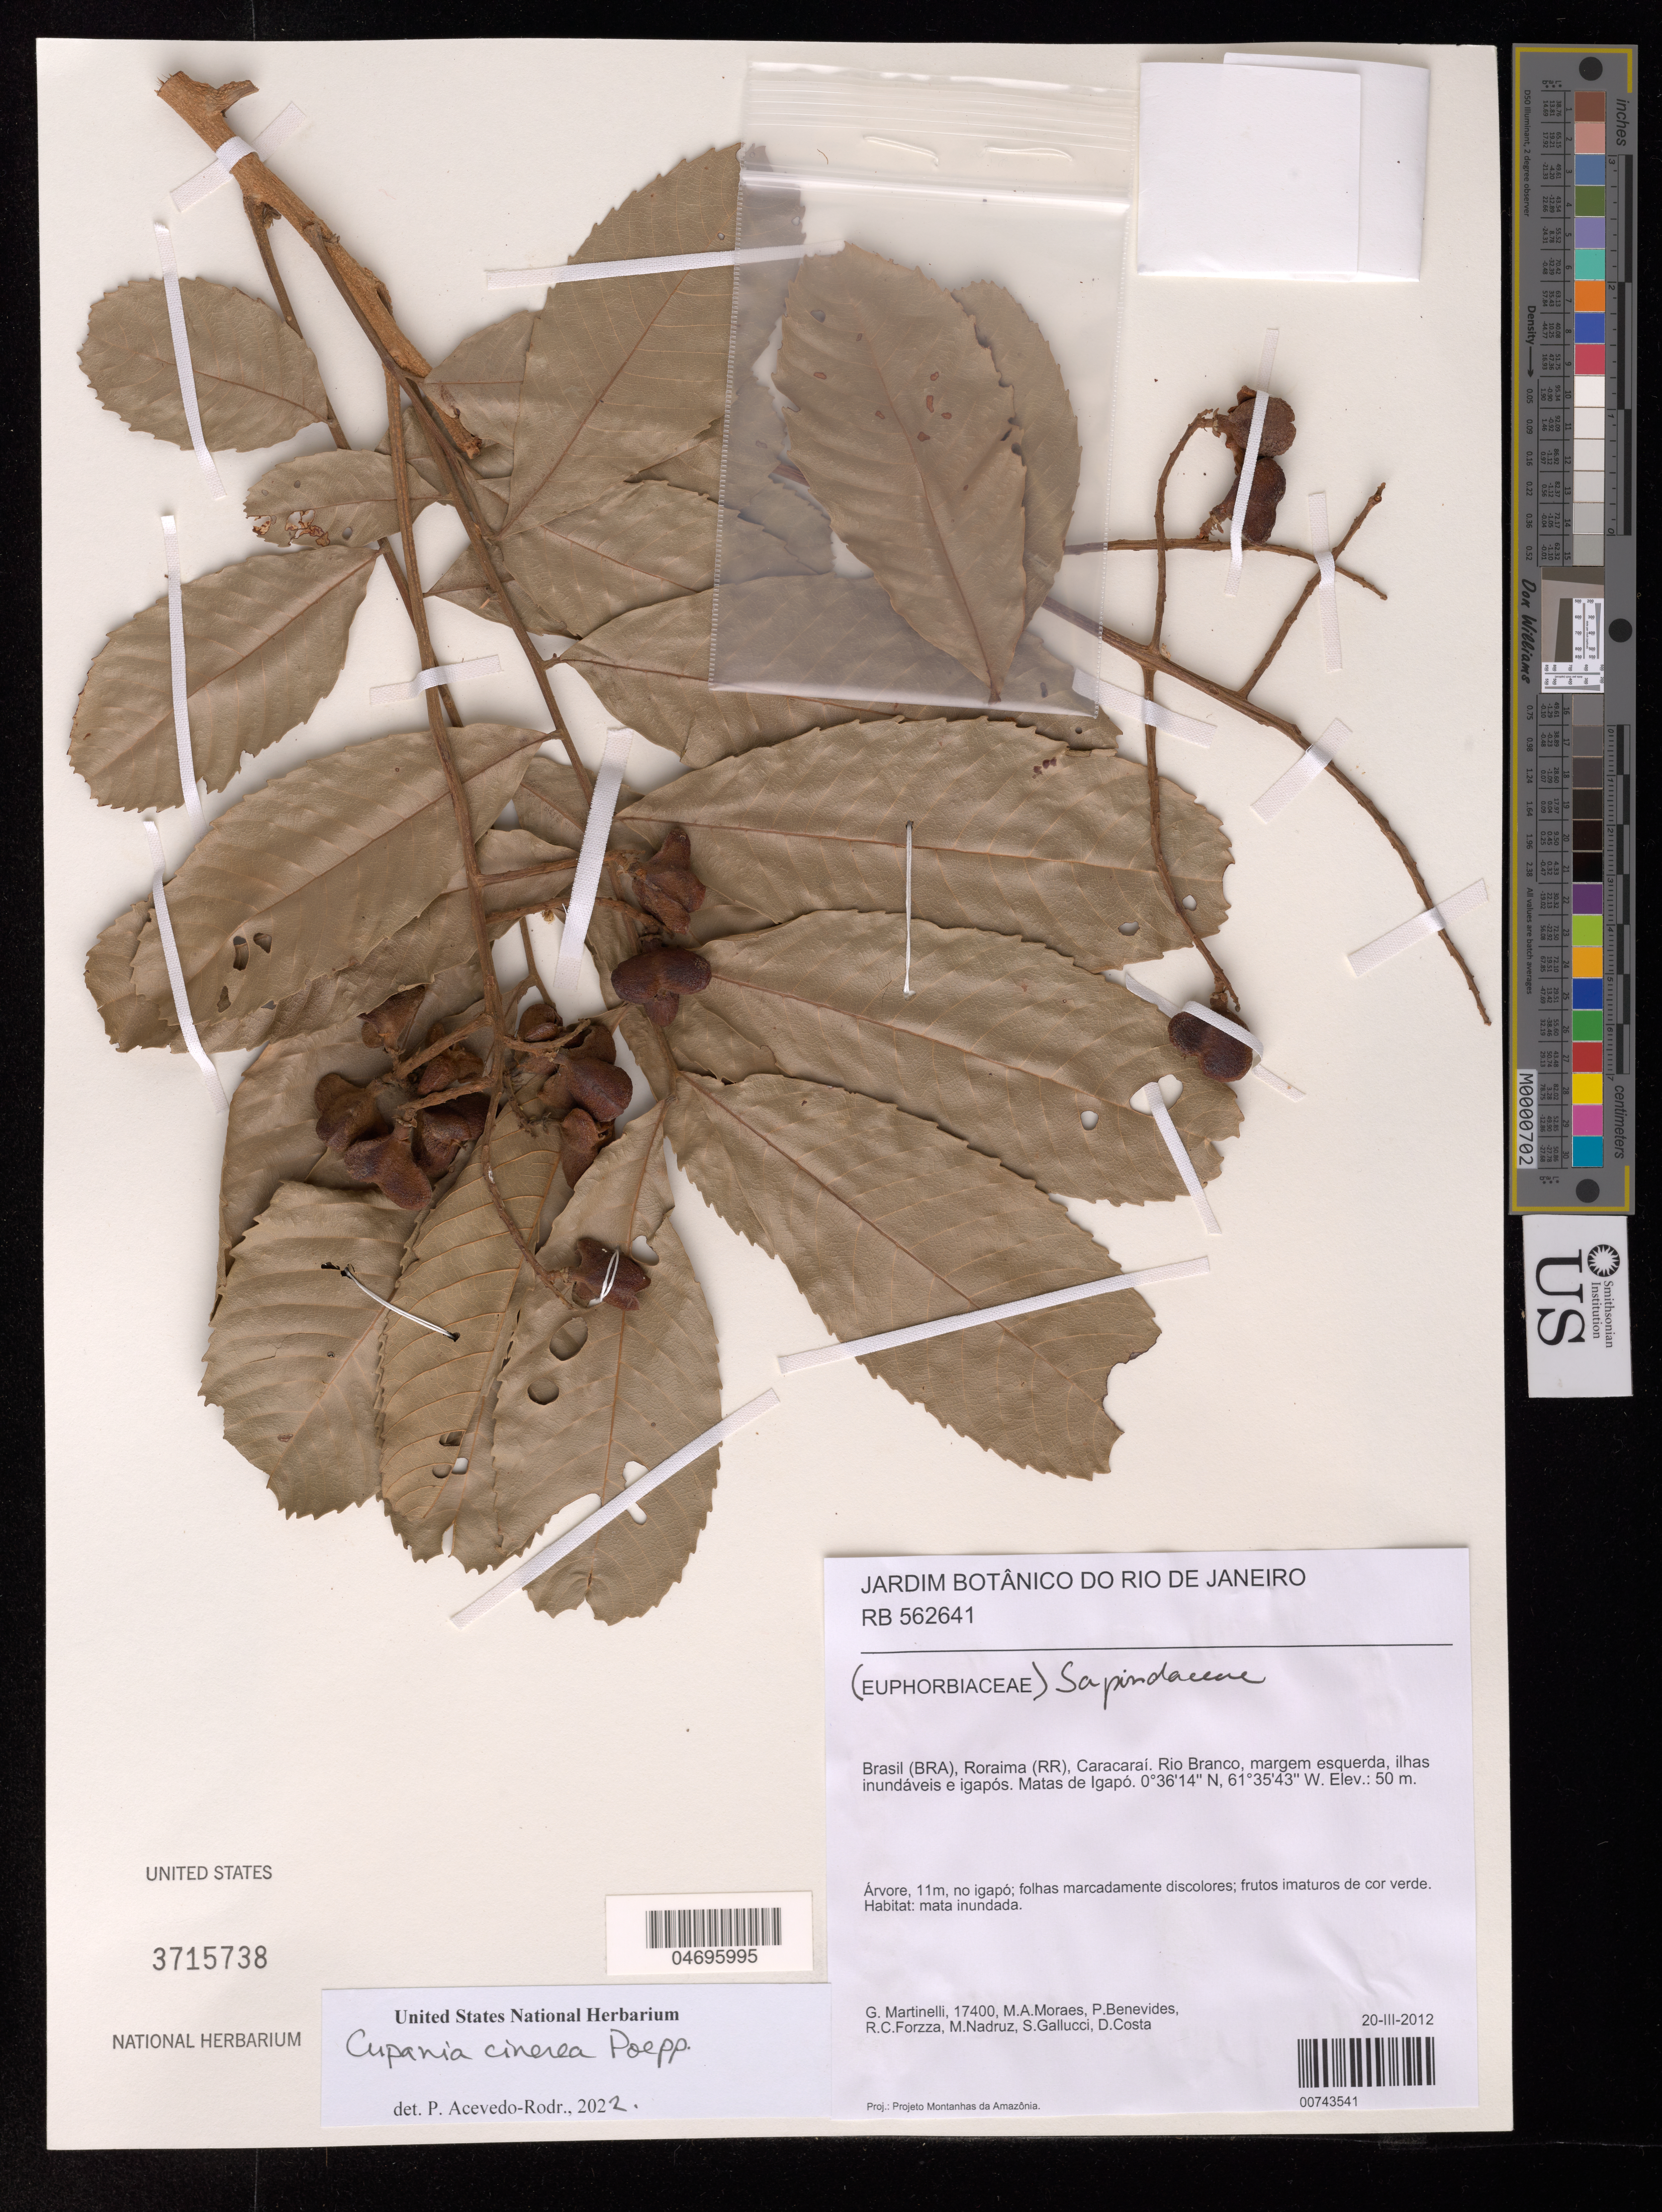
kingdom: Plantae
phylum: Tracheophyta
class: Magnoliopsida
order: Sapindales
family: Sapindaceae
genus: Cupania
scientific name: Cupania castaneifolia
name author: Mart.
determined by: Acevedo-Rodriguez, P., (US), Smithsonian Institution - National Museum of Natural History (UNITED STATES)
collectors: G. Martinelli, M. Moraes, P. Benevides, R. C. Forzza, M. Nadruz, S. Gallucci & D. Costa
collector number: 17400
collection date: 2012-03-20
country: Brazil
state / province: Roraima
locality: Caracarai. Rio Branca.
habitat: mata inundada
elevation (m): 50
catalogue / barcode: US 3715738